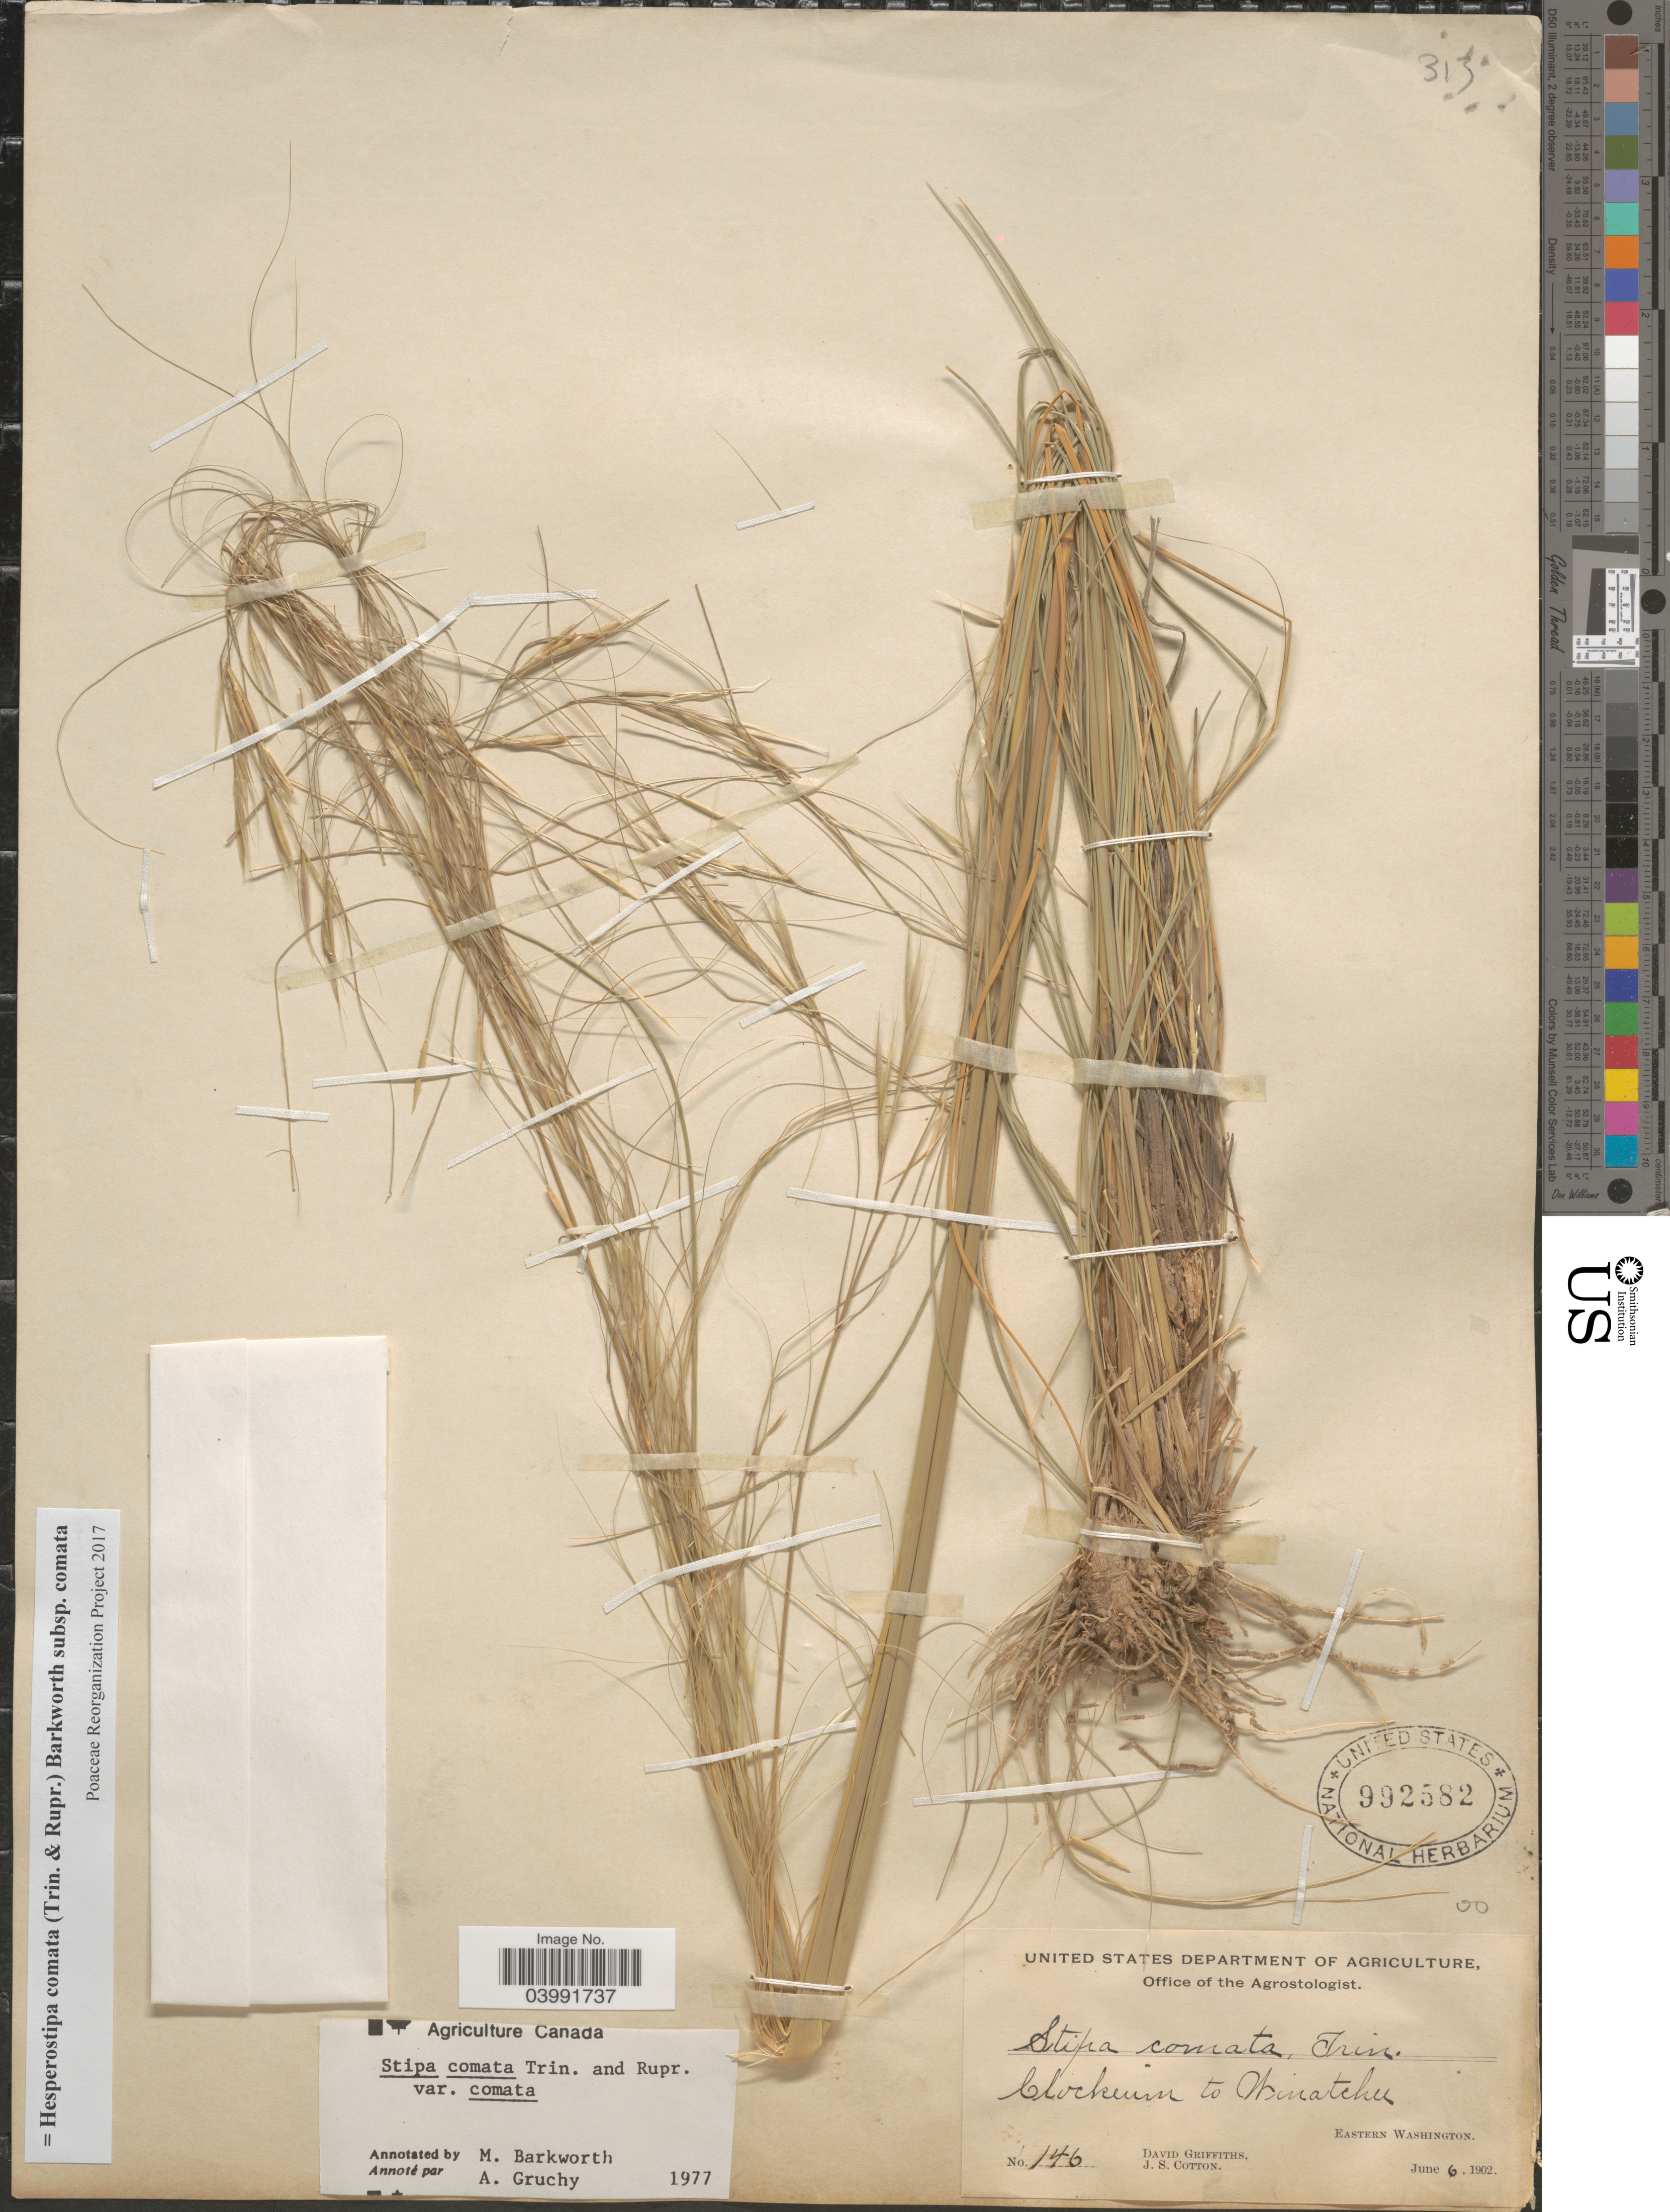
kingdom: Plantae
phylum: Tracheophyta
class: Liliopsida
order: Poales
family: Poaceae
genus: Hesperostipa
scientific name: Hesperostipa comata subsp. comata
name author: (Trin. & Rupr.) Barkworth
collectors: D. Griffiths & J. S. Cotton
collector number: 146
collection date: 1902-06-06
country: United States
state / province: Washington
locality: Clockeum to Winatchee. Eastern Washington.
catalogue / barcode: US 992582